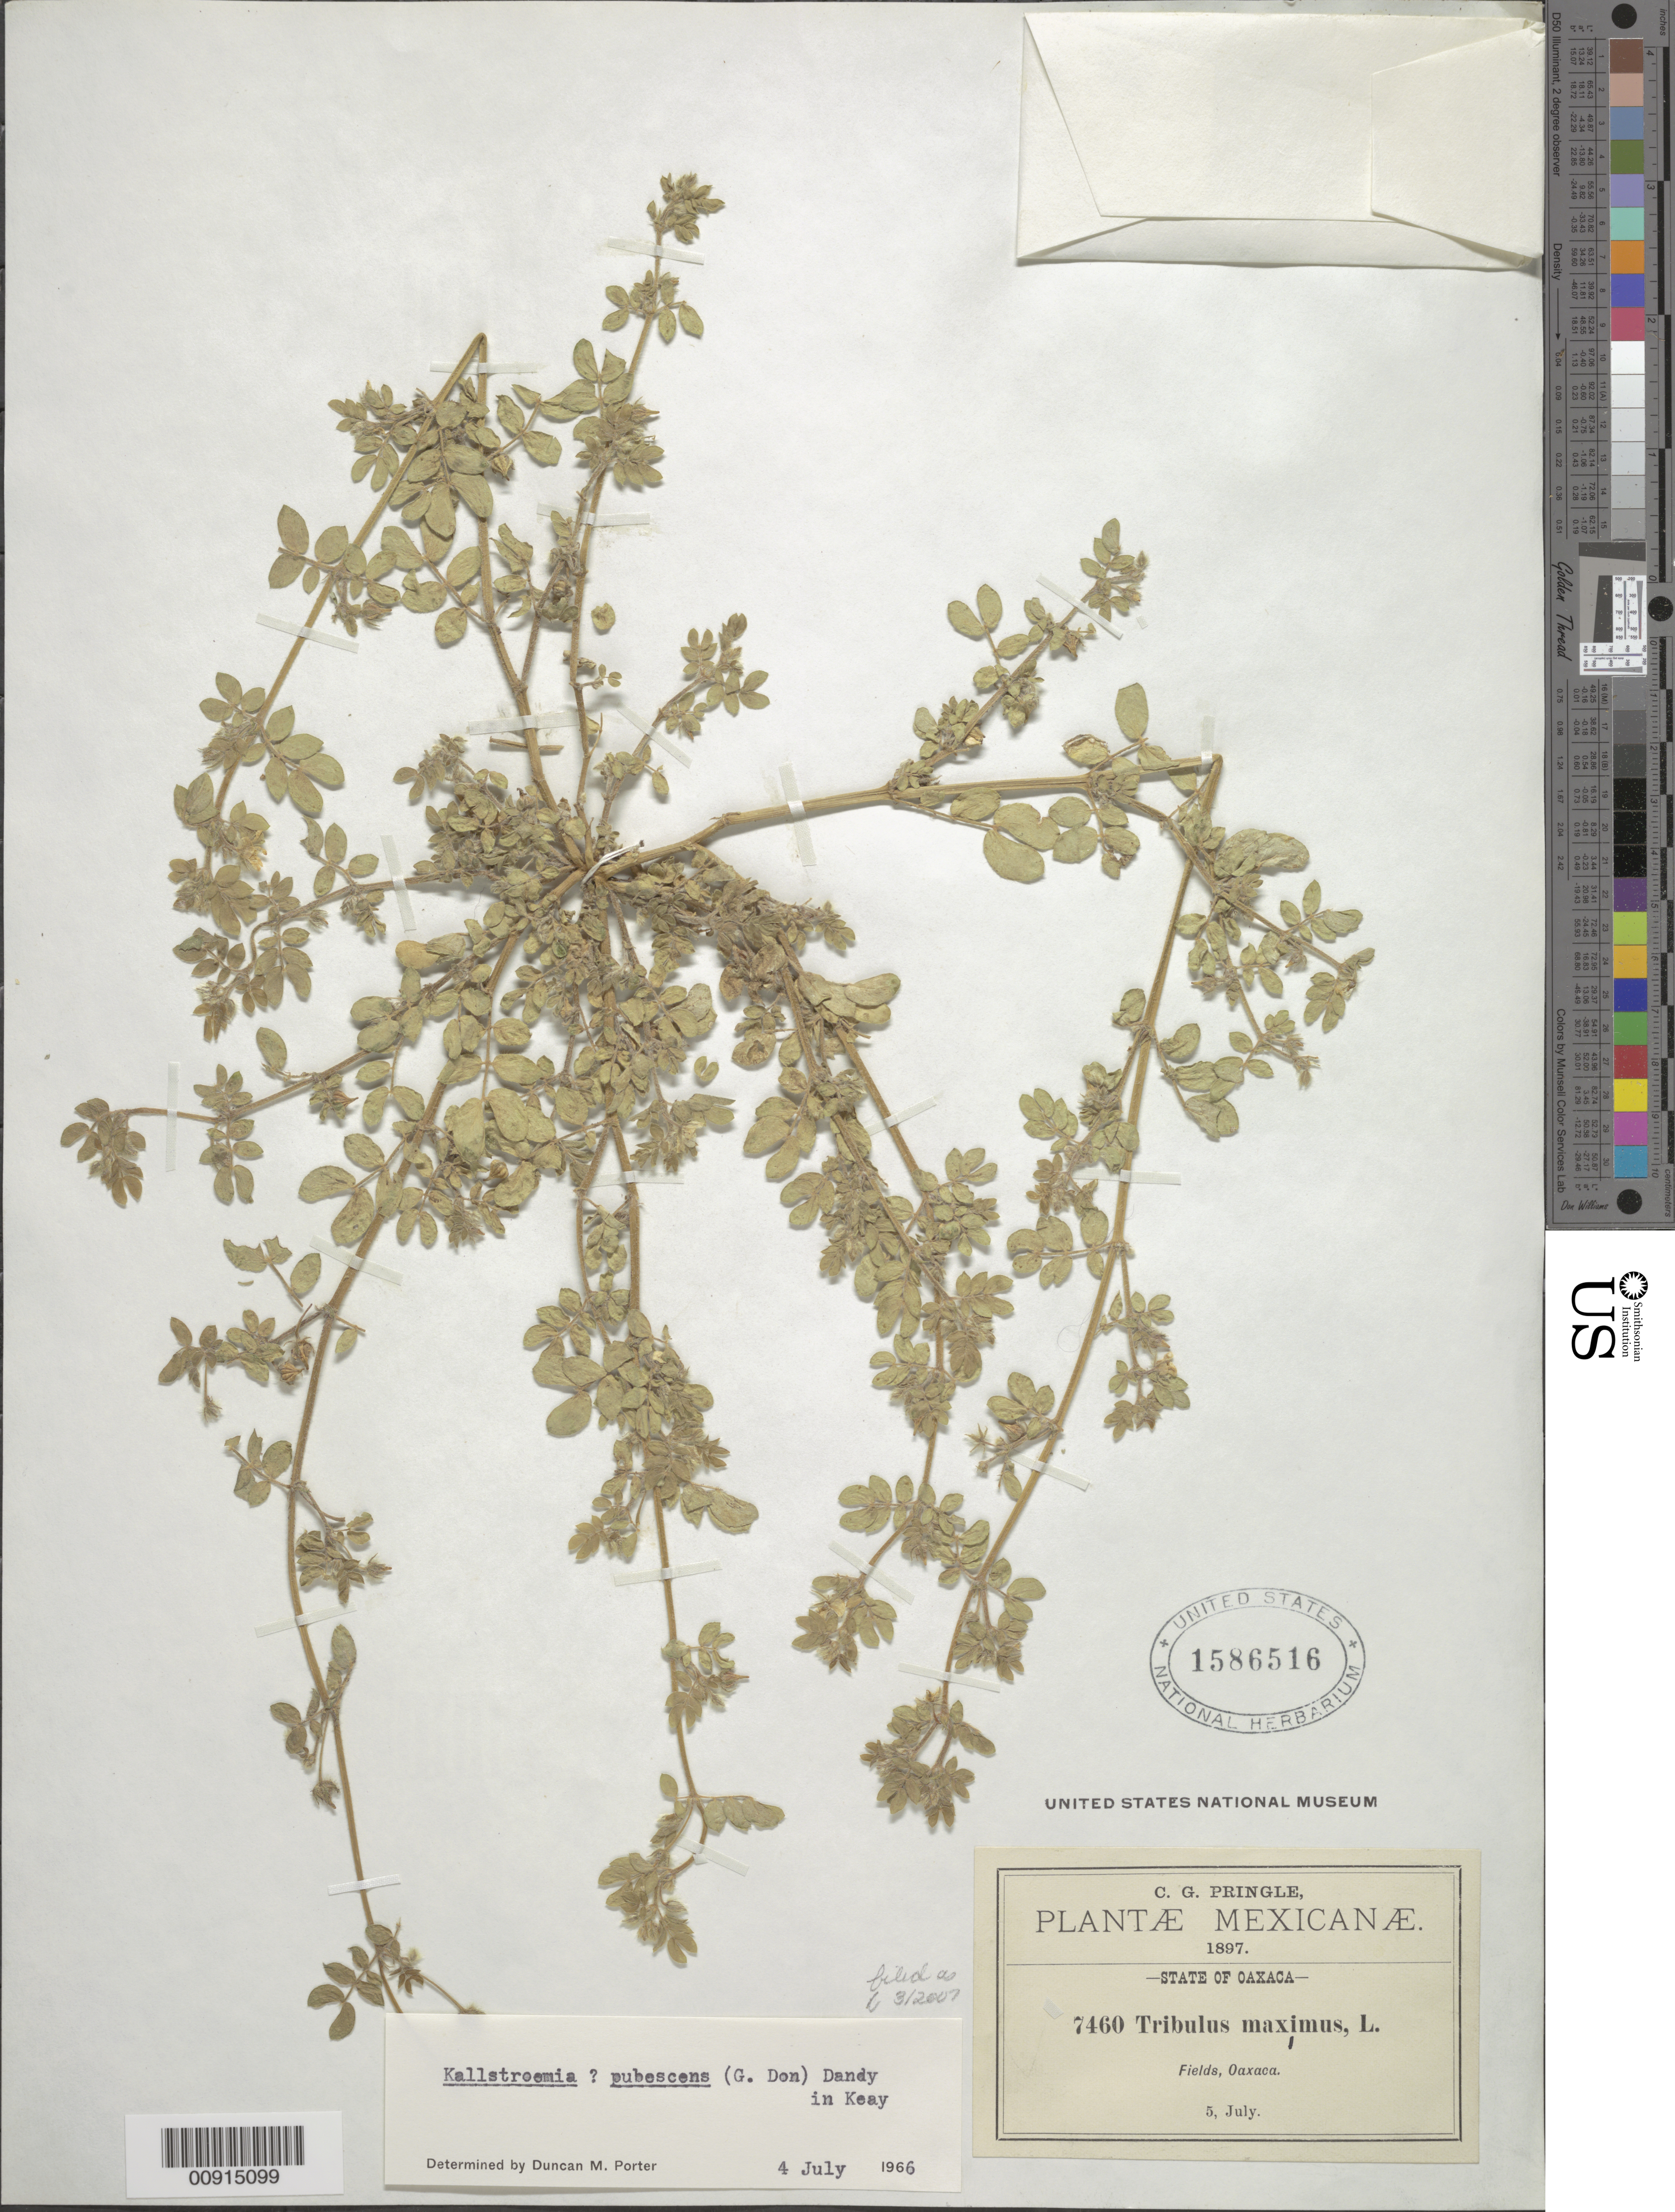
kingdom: Plantae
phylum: Tracheophyta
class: Magnoliopsida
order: Zygophyllales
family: Zygophyllaceae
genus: Kallstroemia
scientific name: Kallstroemia pubescens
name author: (G. Don) Dandy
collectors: C. G. Pringle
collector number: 7460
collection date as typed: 05 Jul 1897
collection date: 1897-07-05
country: Mexico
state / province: Oaxaca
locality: Oaxaca, State of Oaxaca.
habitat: Fields.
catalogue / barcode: US 1586516